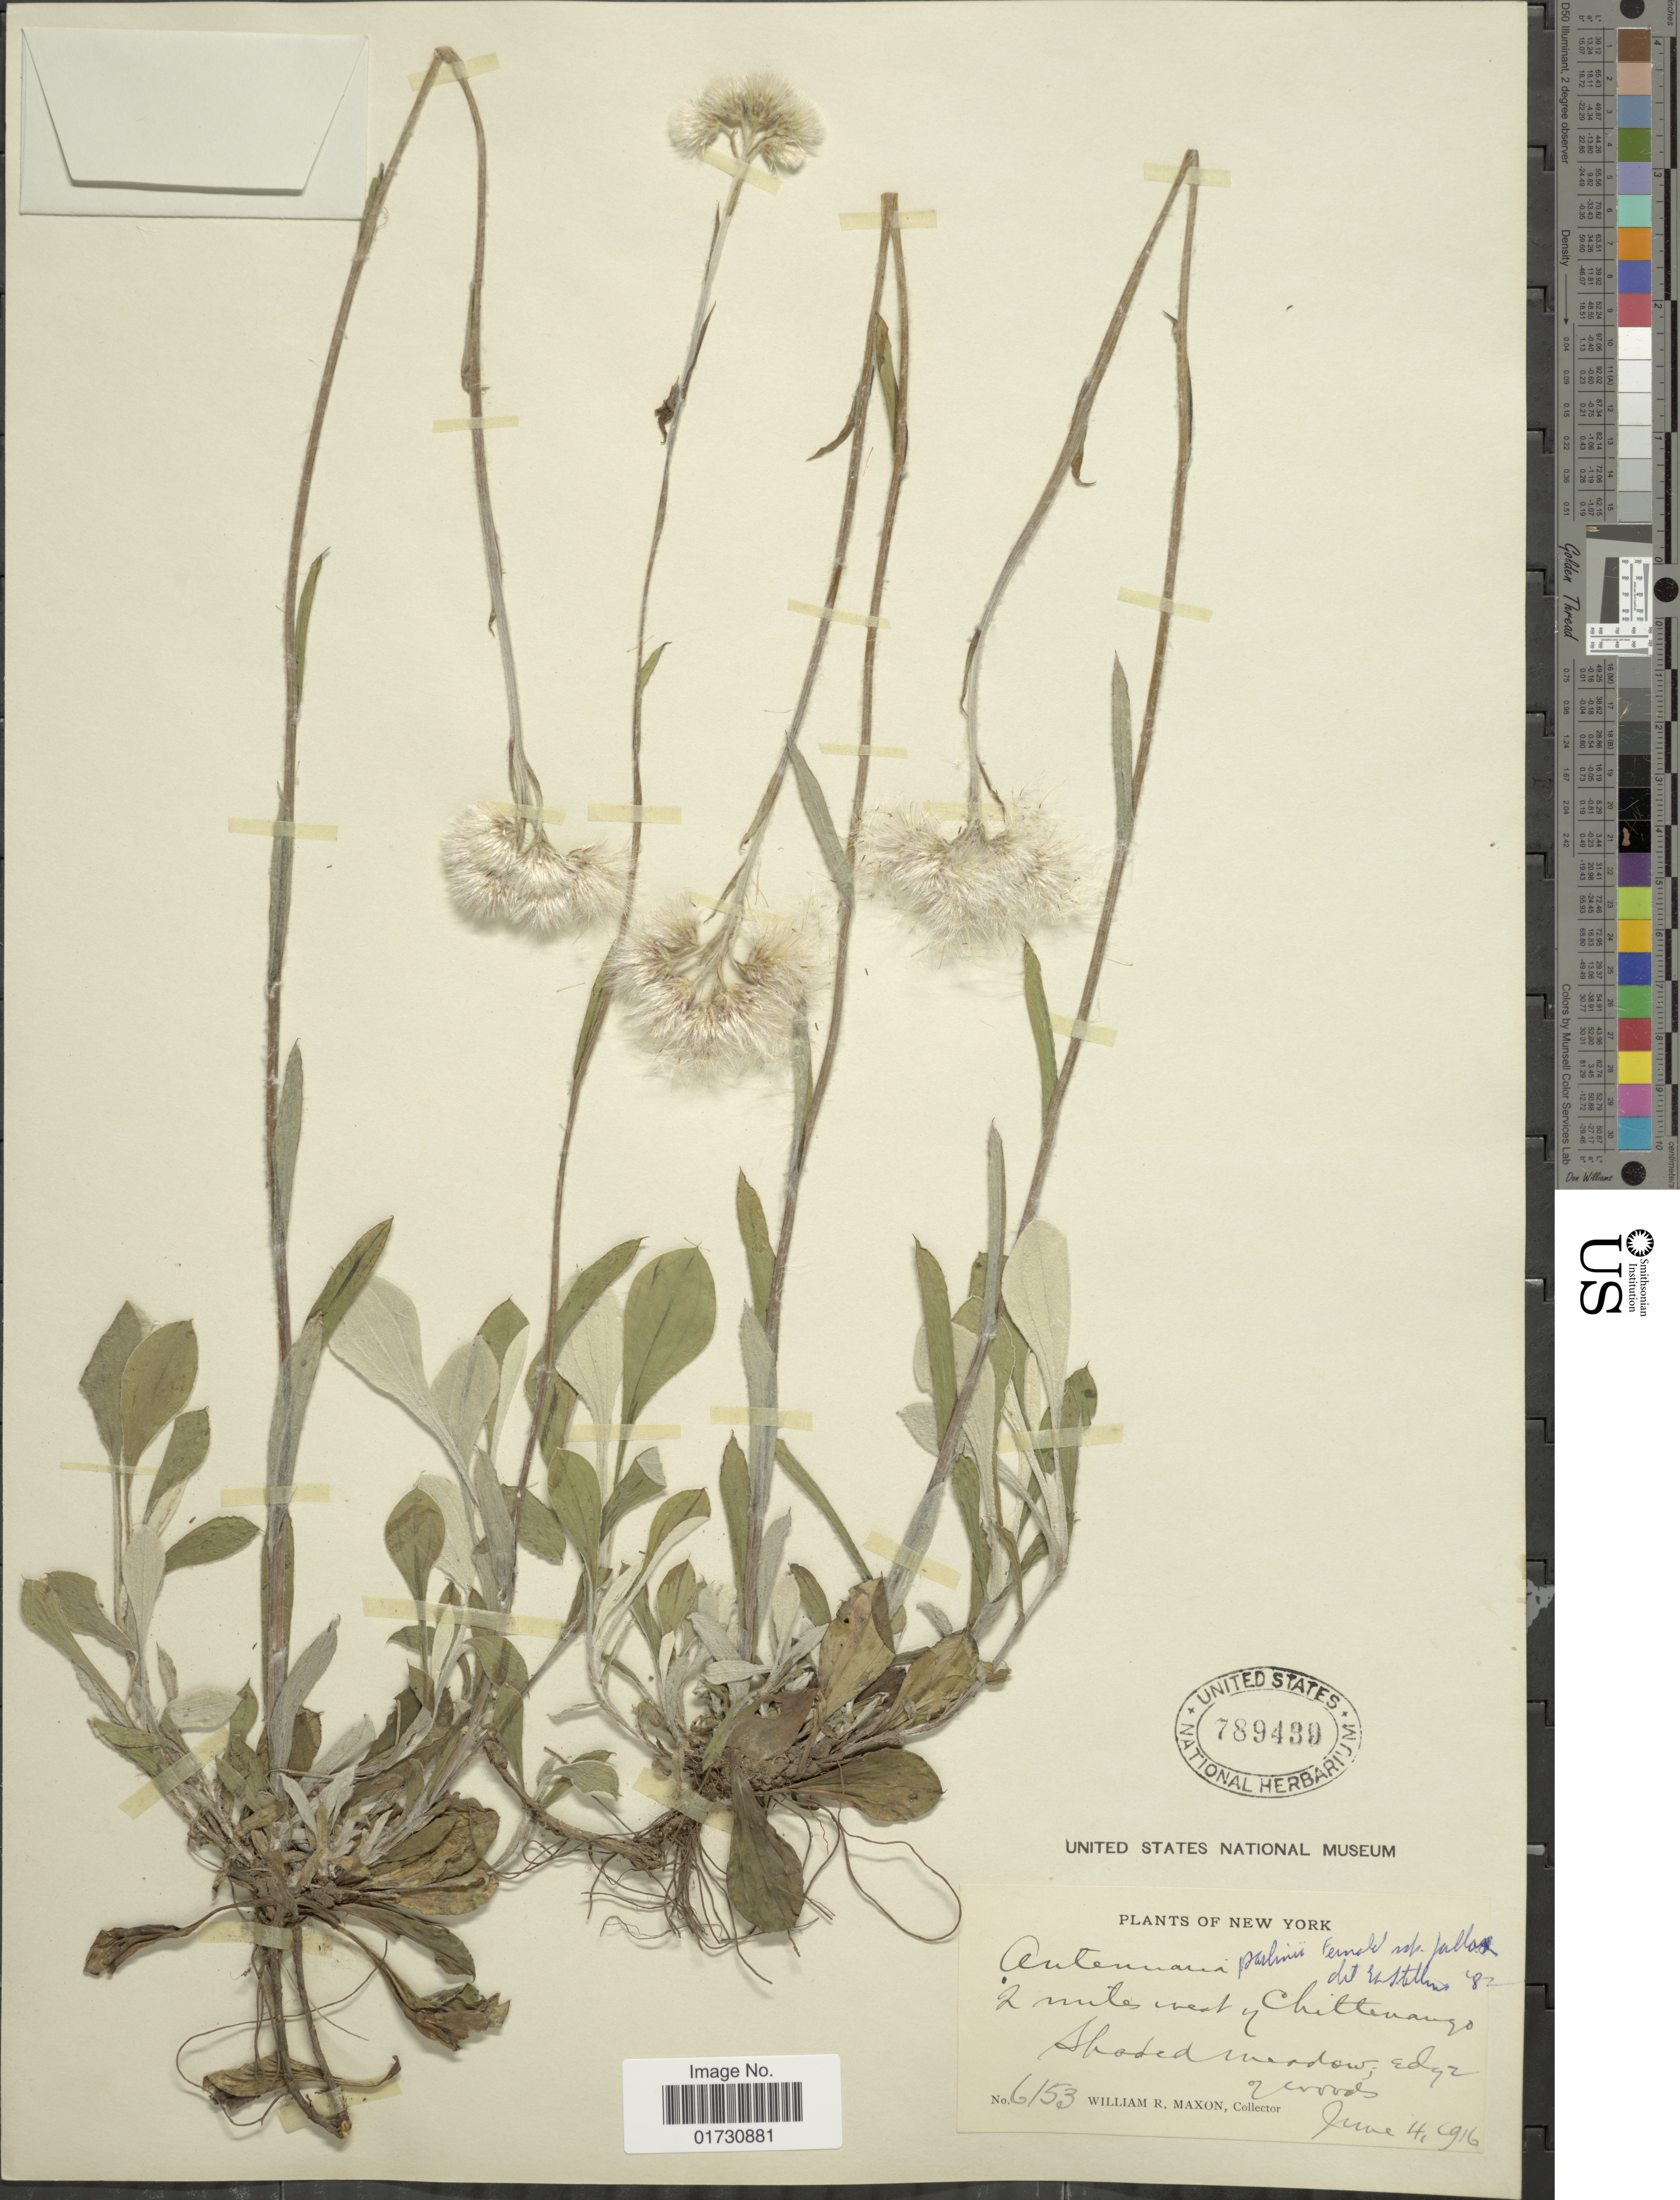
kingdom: Plantae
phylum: Tracheophyta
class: Magnoliopsida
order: Asterales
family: Asteraceae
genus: Antennaria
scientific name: Antennaria fallax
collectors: W. R. Maxon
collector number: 6153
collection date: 1916-06-04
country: United States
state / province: New York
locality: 2 miles west of Chittenango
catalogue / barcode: US 789430